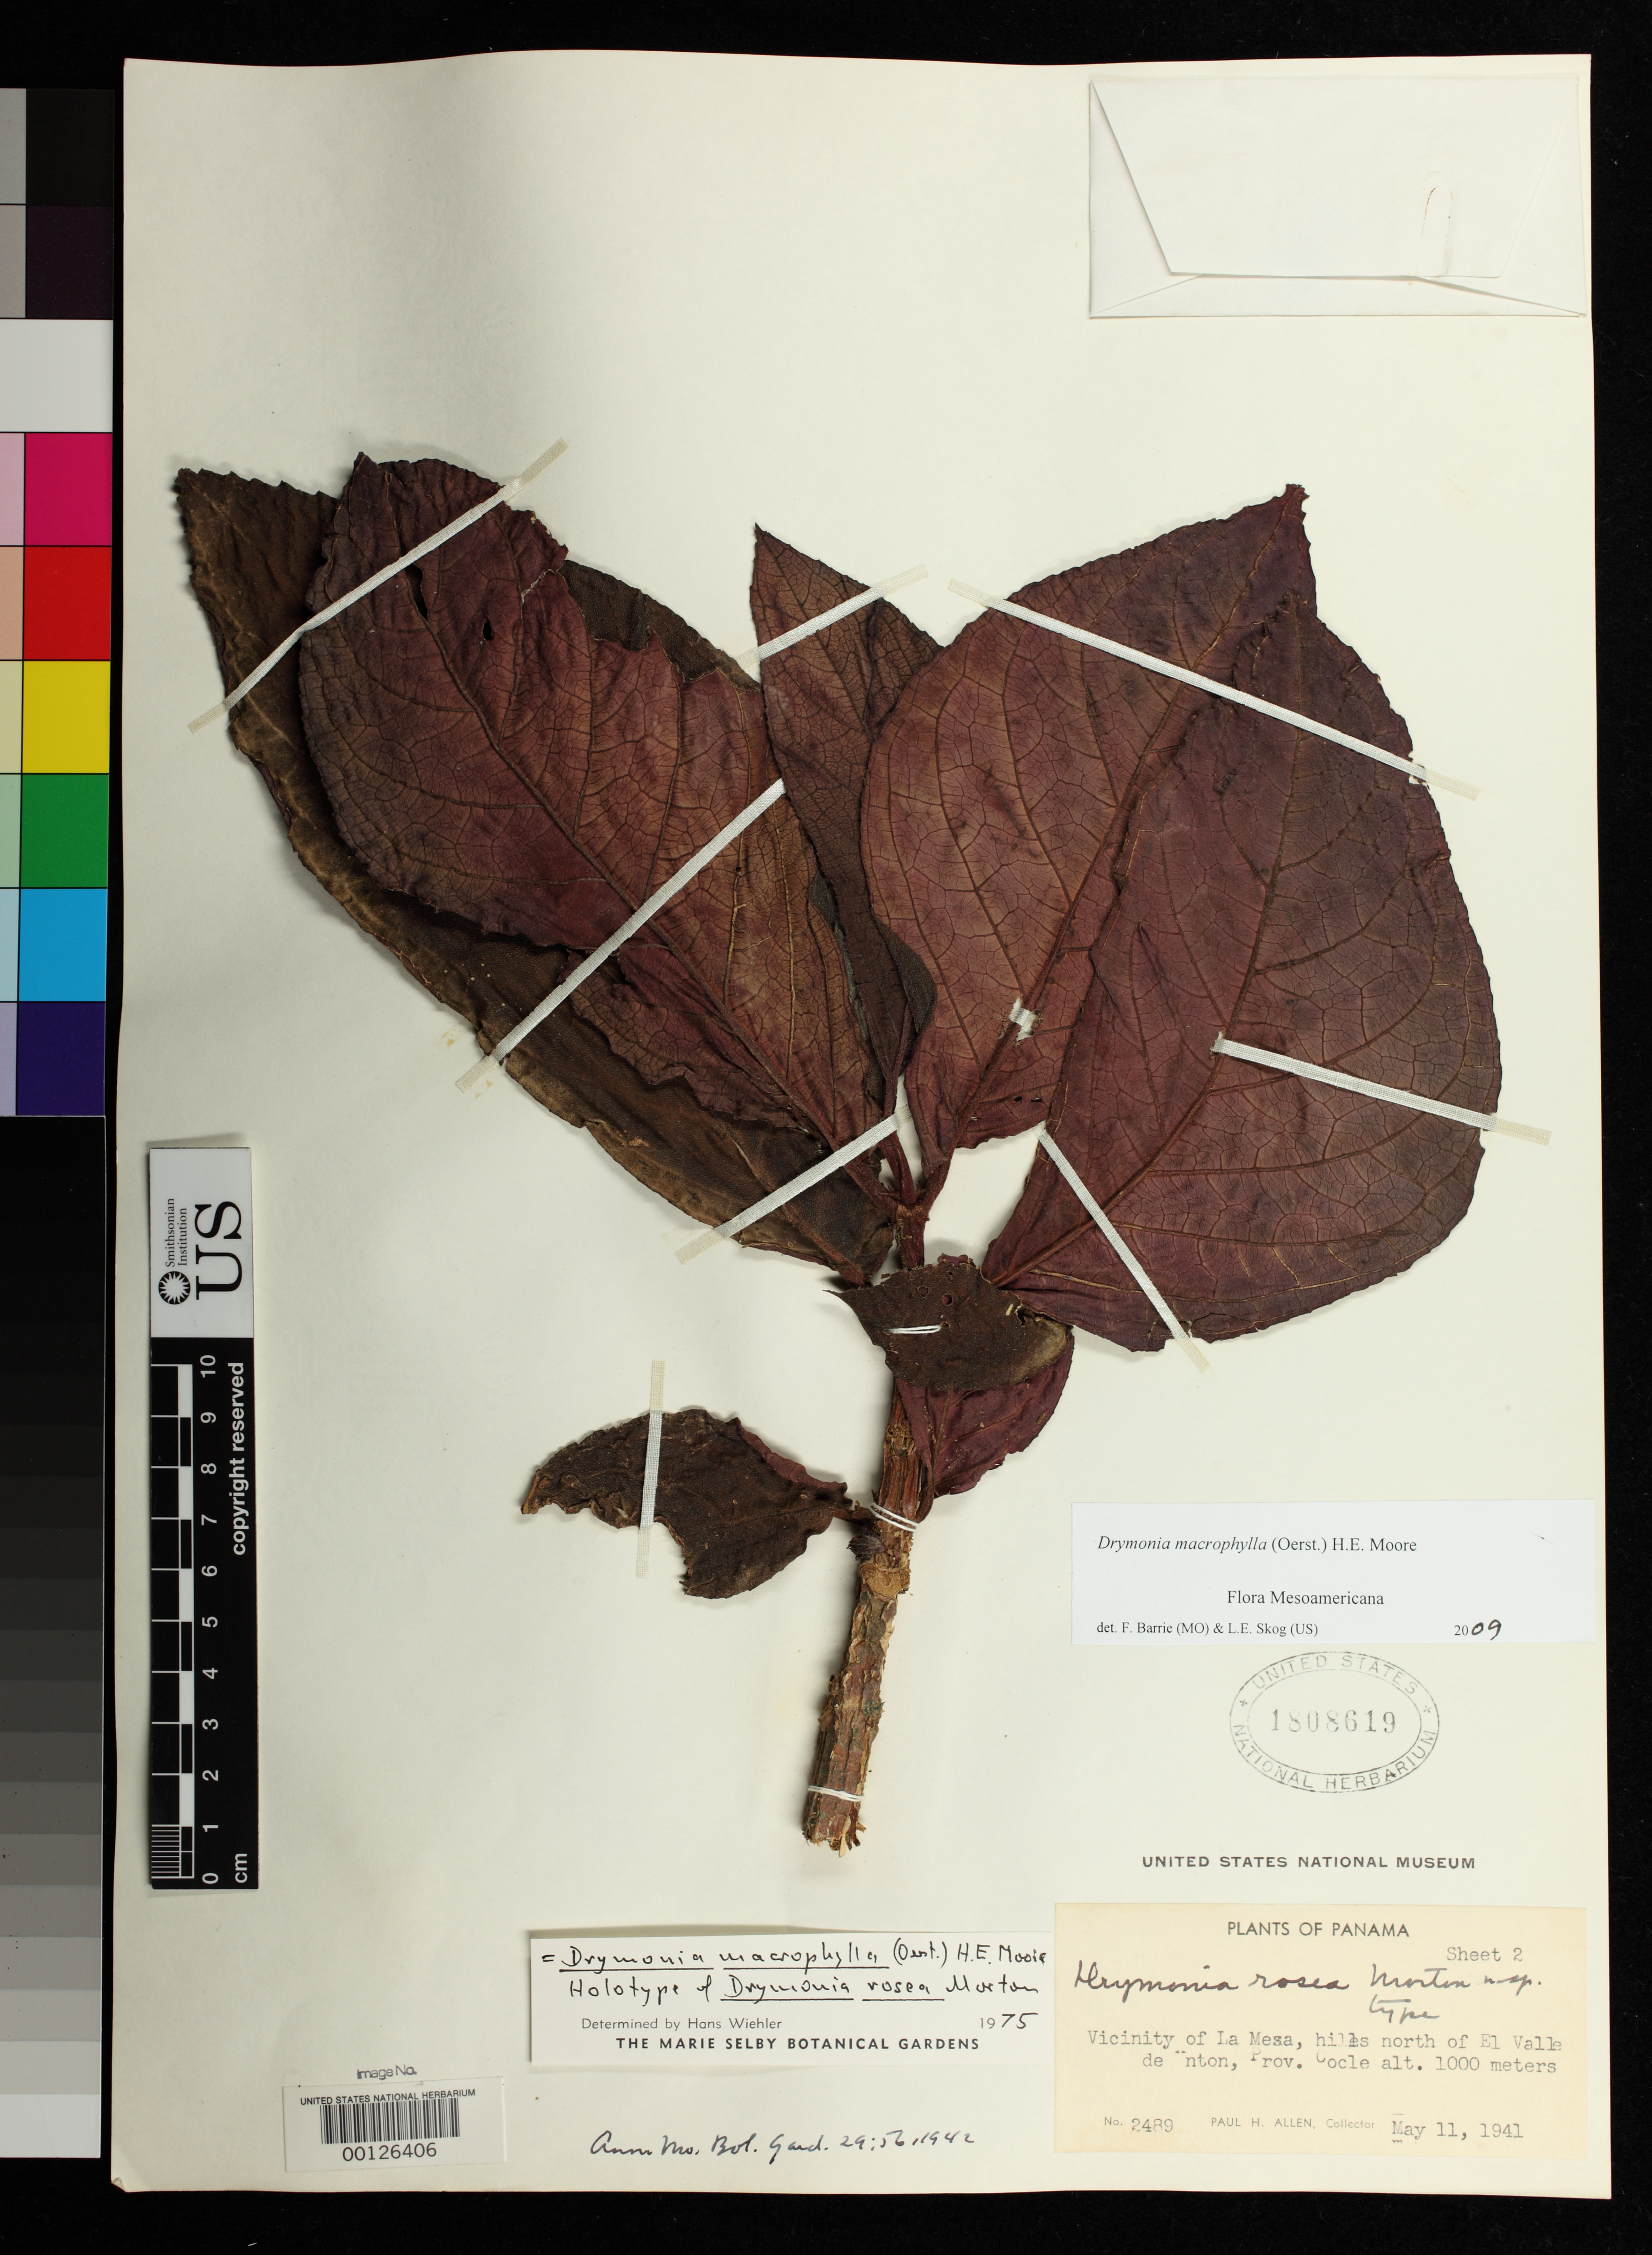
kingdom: Plantae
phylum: Tracheophyta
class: Magnoliopsida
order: Lamiales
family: Gesneriaceae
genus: Drymonia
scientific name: Drymonia rosea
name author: C.V. Morton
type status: Holotype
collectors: P. H. Allen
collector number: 2489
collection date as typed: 11 May 1941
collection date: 1941-05-11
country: Panama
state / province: Coclé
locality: Vicinity of La Mesa, hills N of el Valle De Anton.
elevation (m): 1000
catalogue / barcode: US 1808619